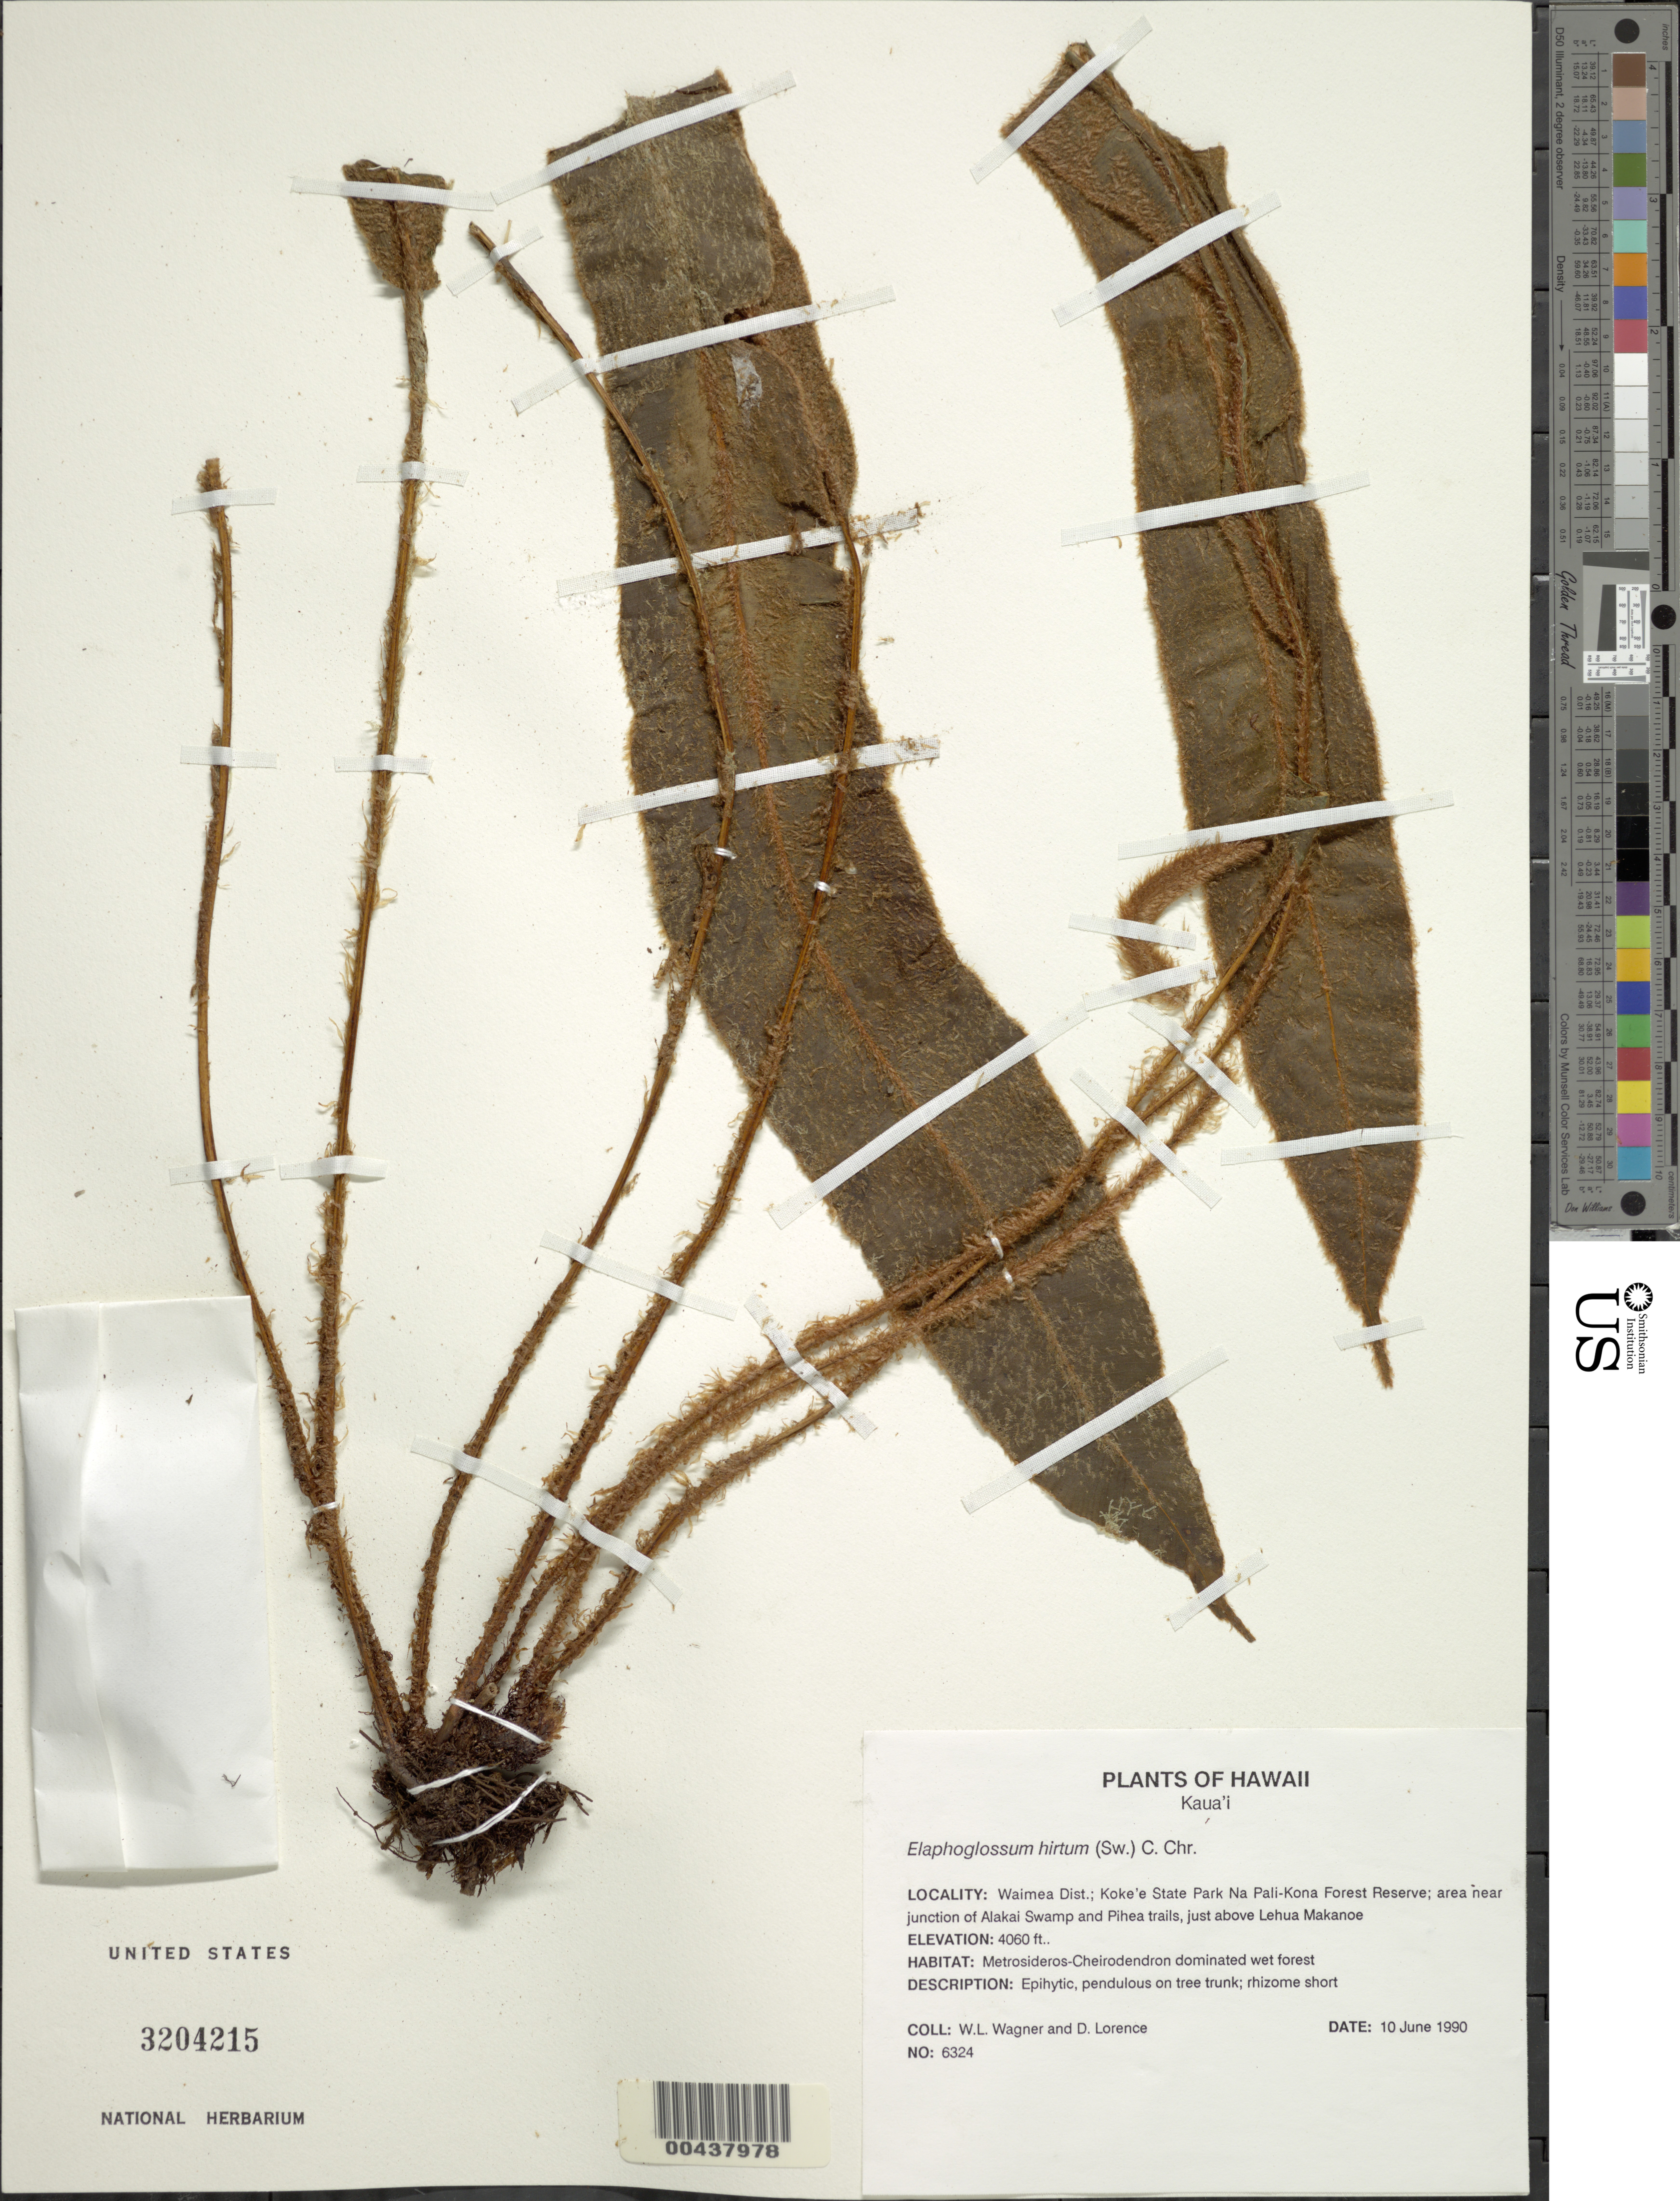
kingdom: Plantae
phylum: Tracheophyta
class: Polypodiopsida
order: Polypodiales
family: Dryopteridaceae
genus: Elaphoglossum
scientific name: Elaphoglossum hirtum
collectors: W. L. Wagner & D. Lorence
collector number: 6324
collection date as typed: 10 Jun 1990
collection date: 1990-06-10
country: United States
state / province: Hawaii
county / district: Kauai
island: Kaua'i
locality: Waimea Dist.; Koke'e State Pk. Na Pali-Kona For. Res.; near jct. of Alakai Swamp and Pihea trails, just above Lehua Makanoe ...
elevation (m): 1237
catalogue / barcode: US 3204215